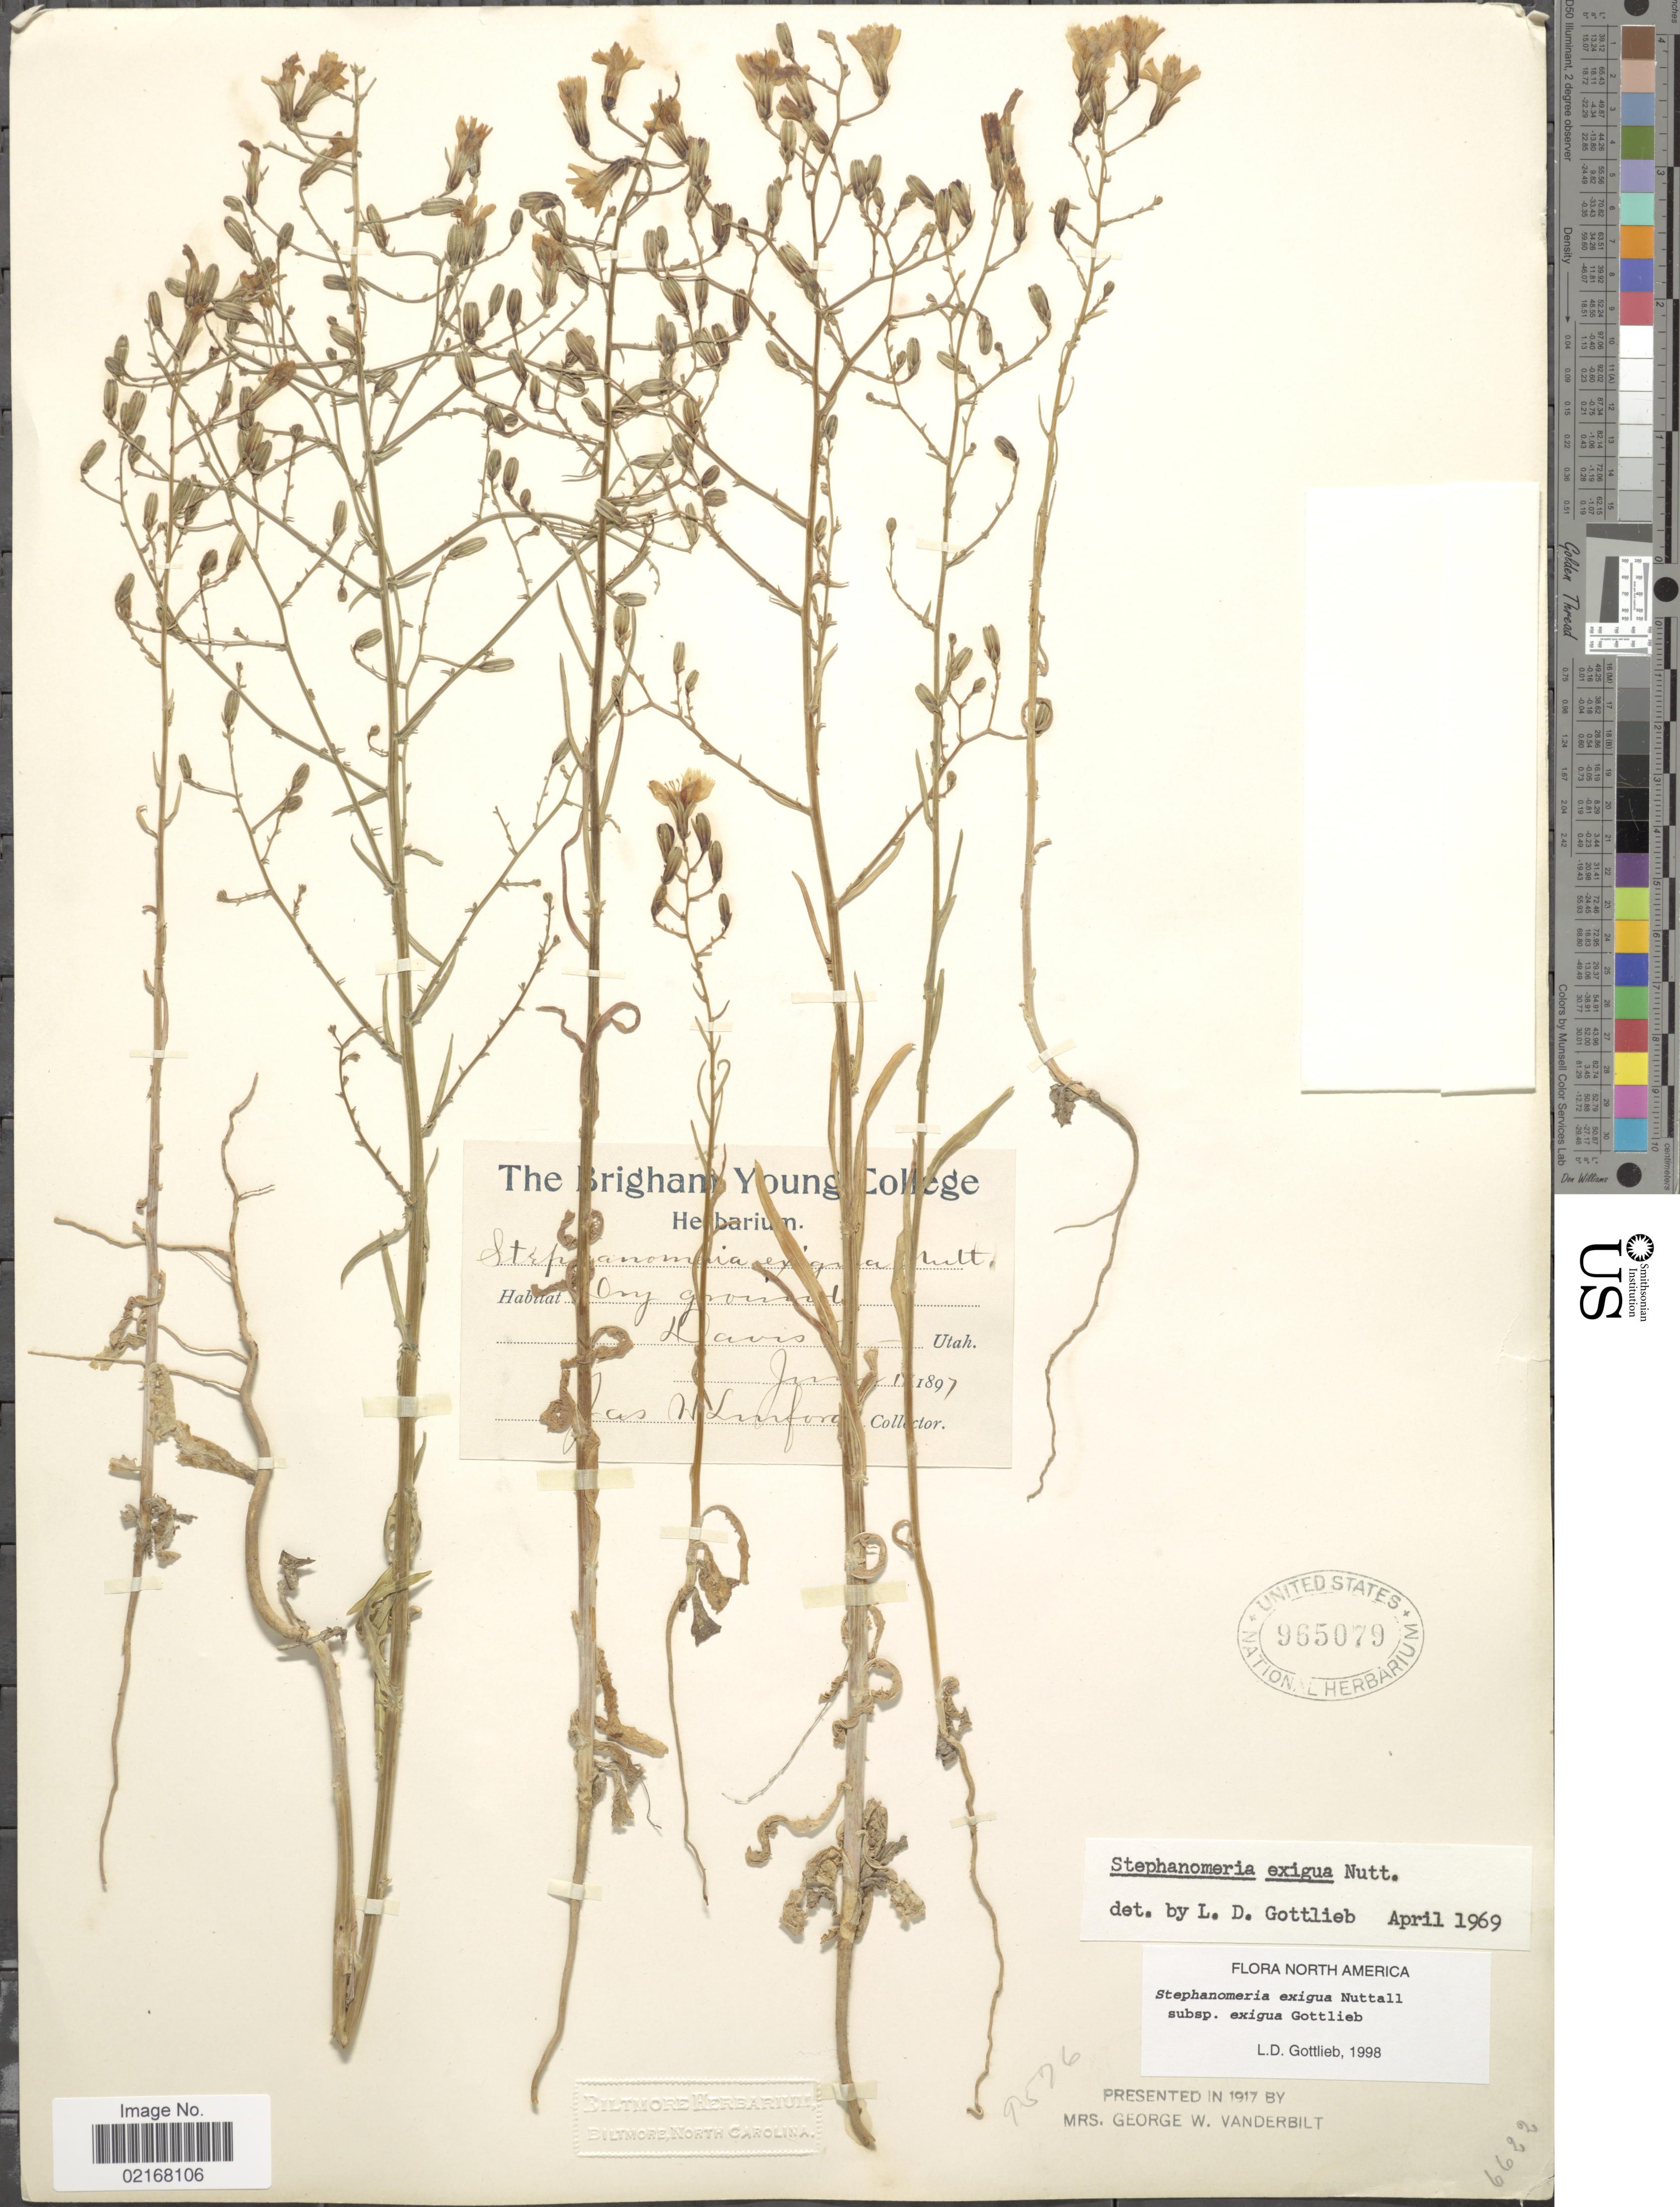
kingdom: Plantae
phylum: Tracheophyta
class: Magnoliopsida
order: Asterales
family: Asteraceae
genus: Stephanomeria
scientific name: Stephanomeria exigua subsp. exigua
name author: Nutt.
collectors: J. Linford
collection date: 1897-06-18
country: United States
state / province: Utah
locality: Dry grounds, Davis Co.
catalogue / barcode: US 965079